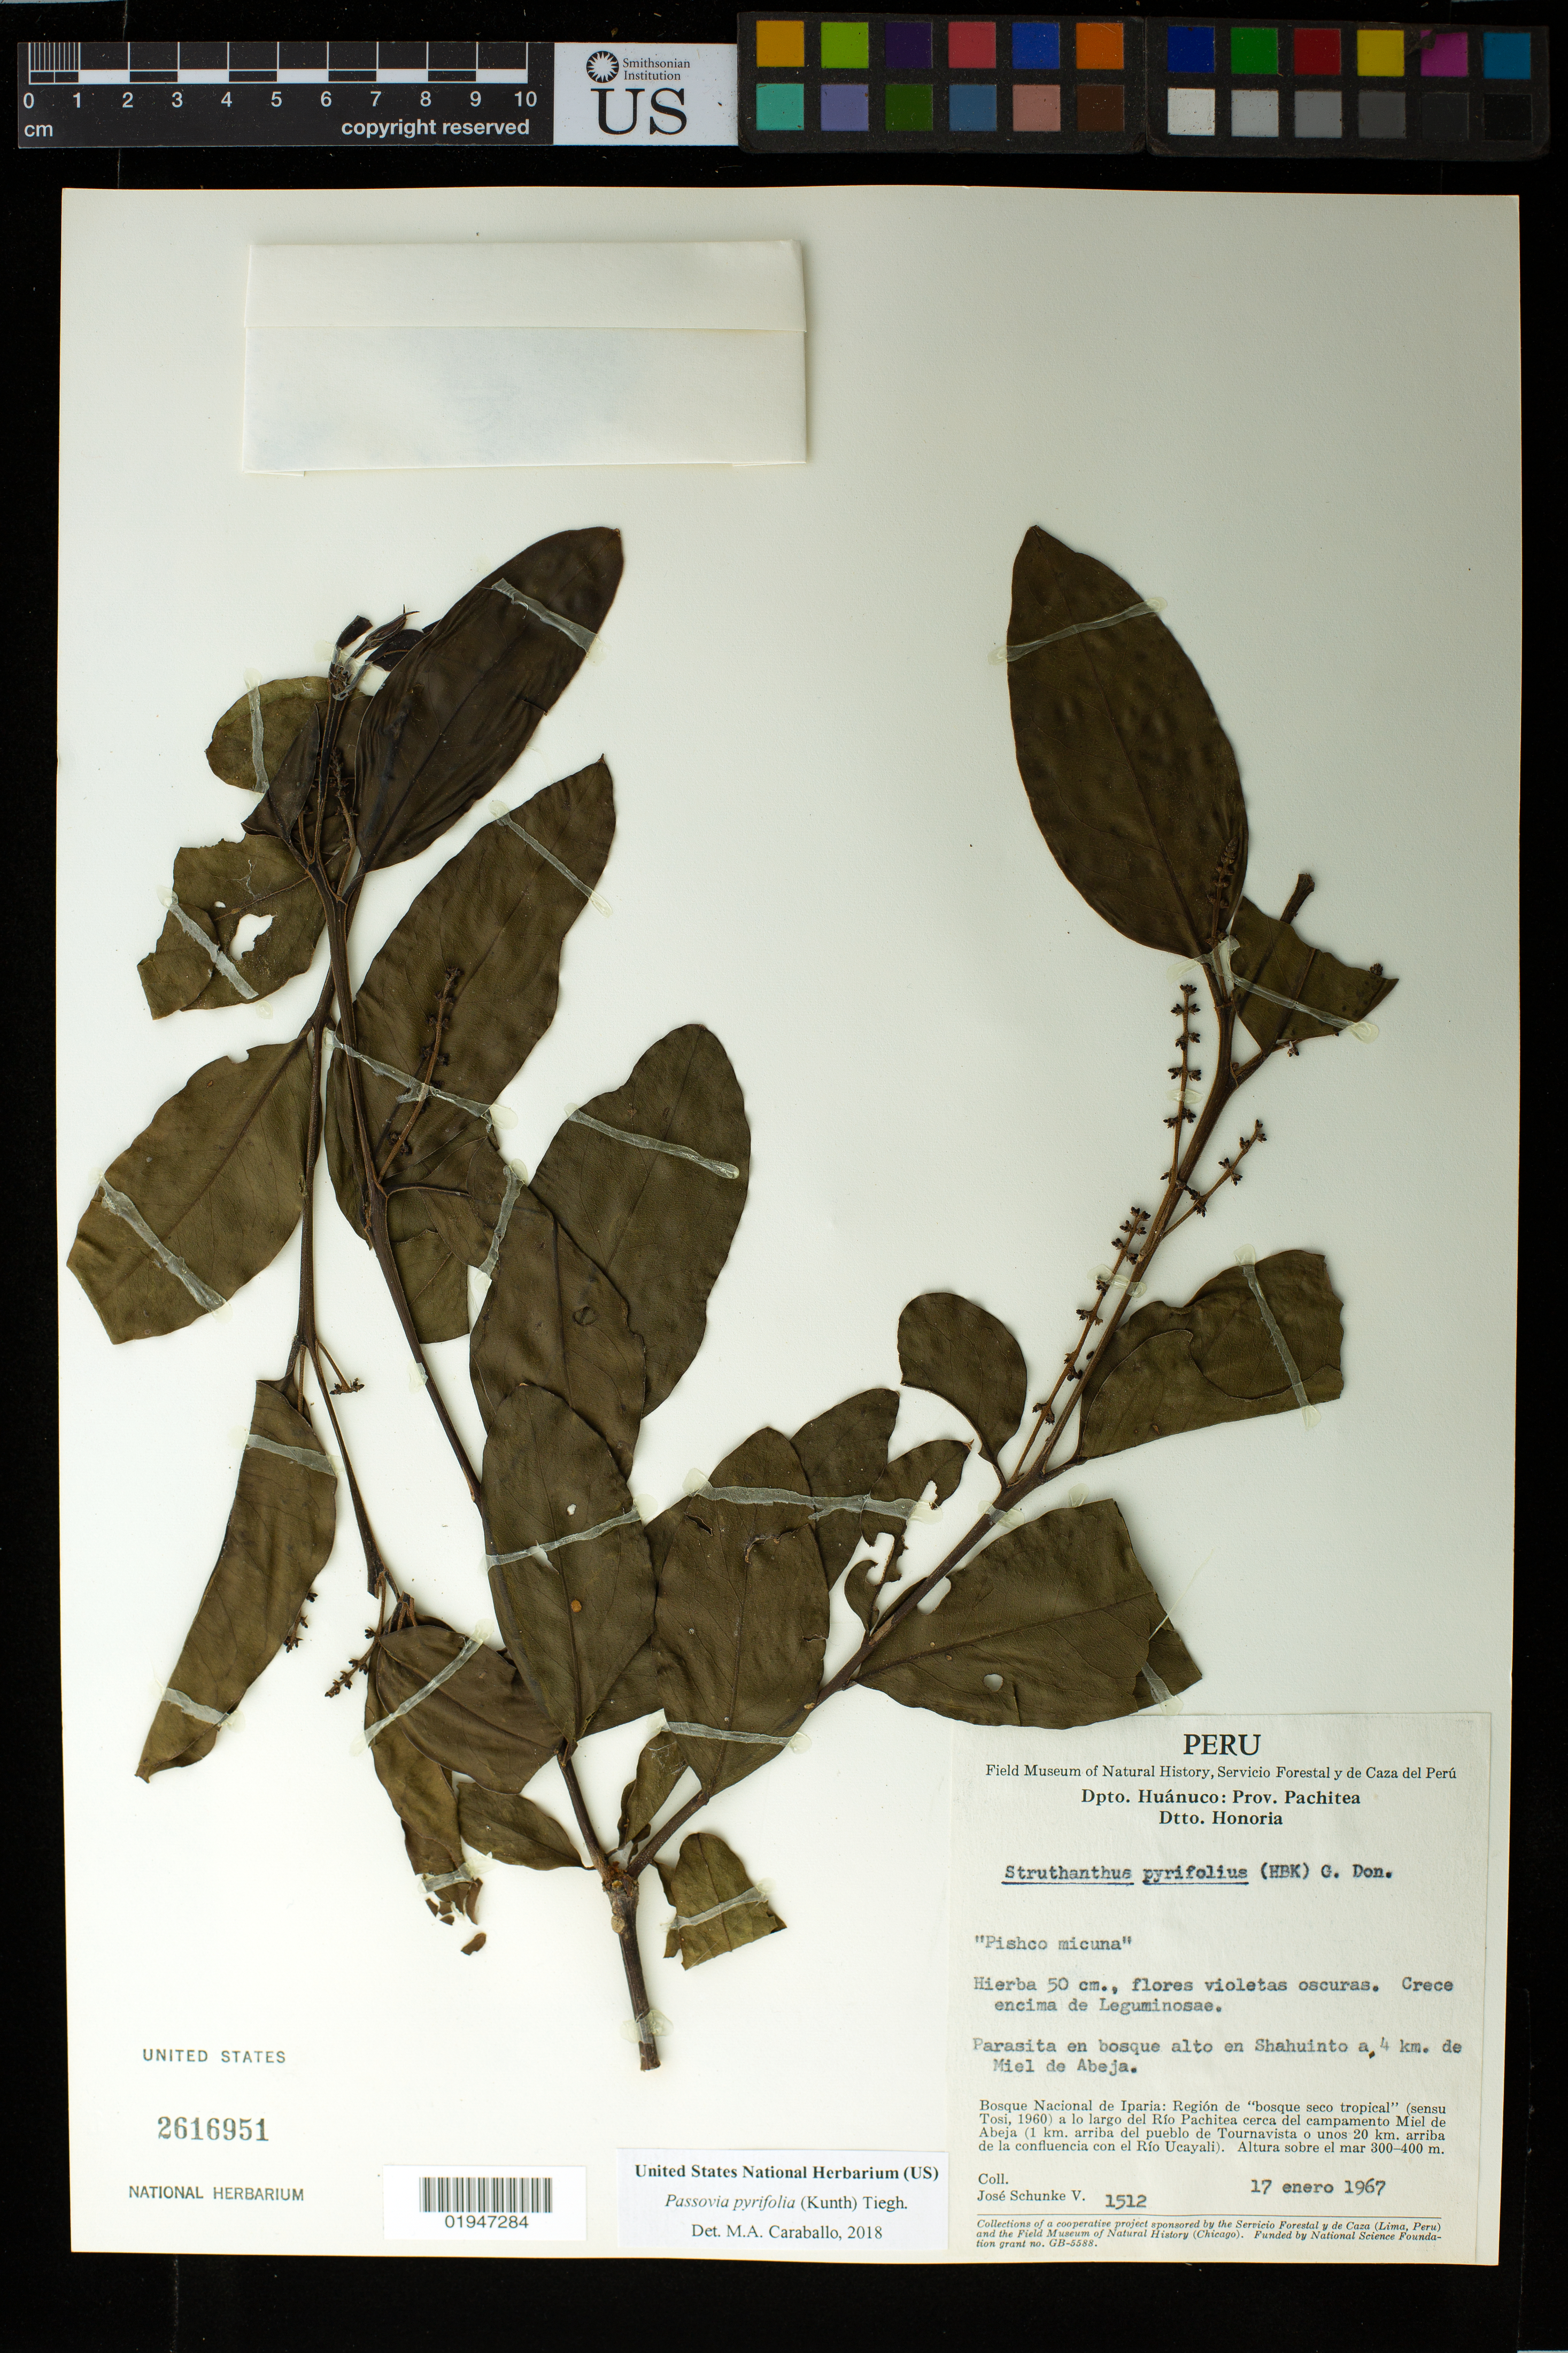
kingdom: Plantae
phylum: Tracheophyta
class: Magnoliopsida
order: Santalales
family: Loranthaceae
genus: Passovia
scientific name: Passovia pyrifolia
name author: (Kunth) Tiegh.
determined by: Caraballo-Ortiz, Marcos A., (MISS), University of Mississippi (UNITED STATES)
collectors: J. Schunke-Vigo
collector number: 1512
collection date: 1967-01-17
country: Peru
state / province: Huánuco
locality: Prov. Pachitea. Ditto. Honoria. Bosque Nacional de Iparia. Río Pachitea cerca del campamento Miel de Abeja (1 km arriba del pueblo de Tournavista o unos 20 km arriba de la confluencia con el Río Ucayali). En bosque en Shahuinto a 4 km de Miel de Abeja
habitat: Parasita en bosque alto. Crece encima de Leguminosae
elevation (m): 300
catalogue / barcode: US 2616951